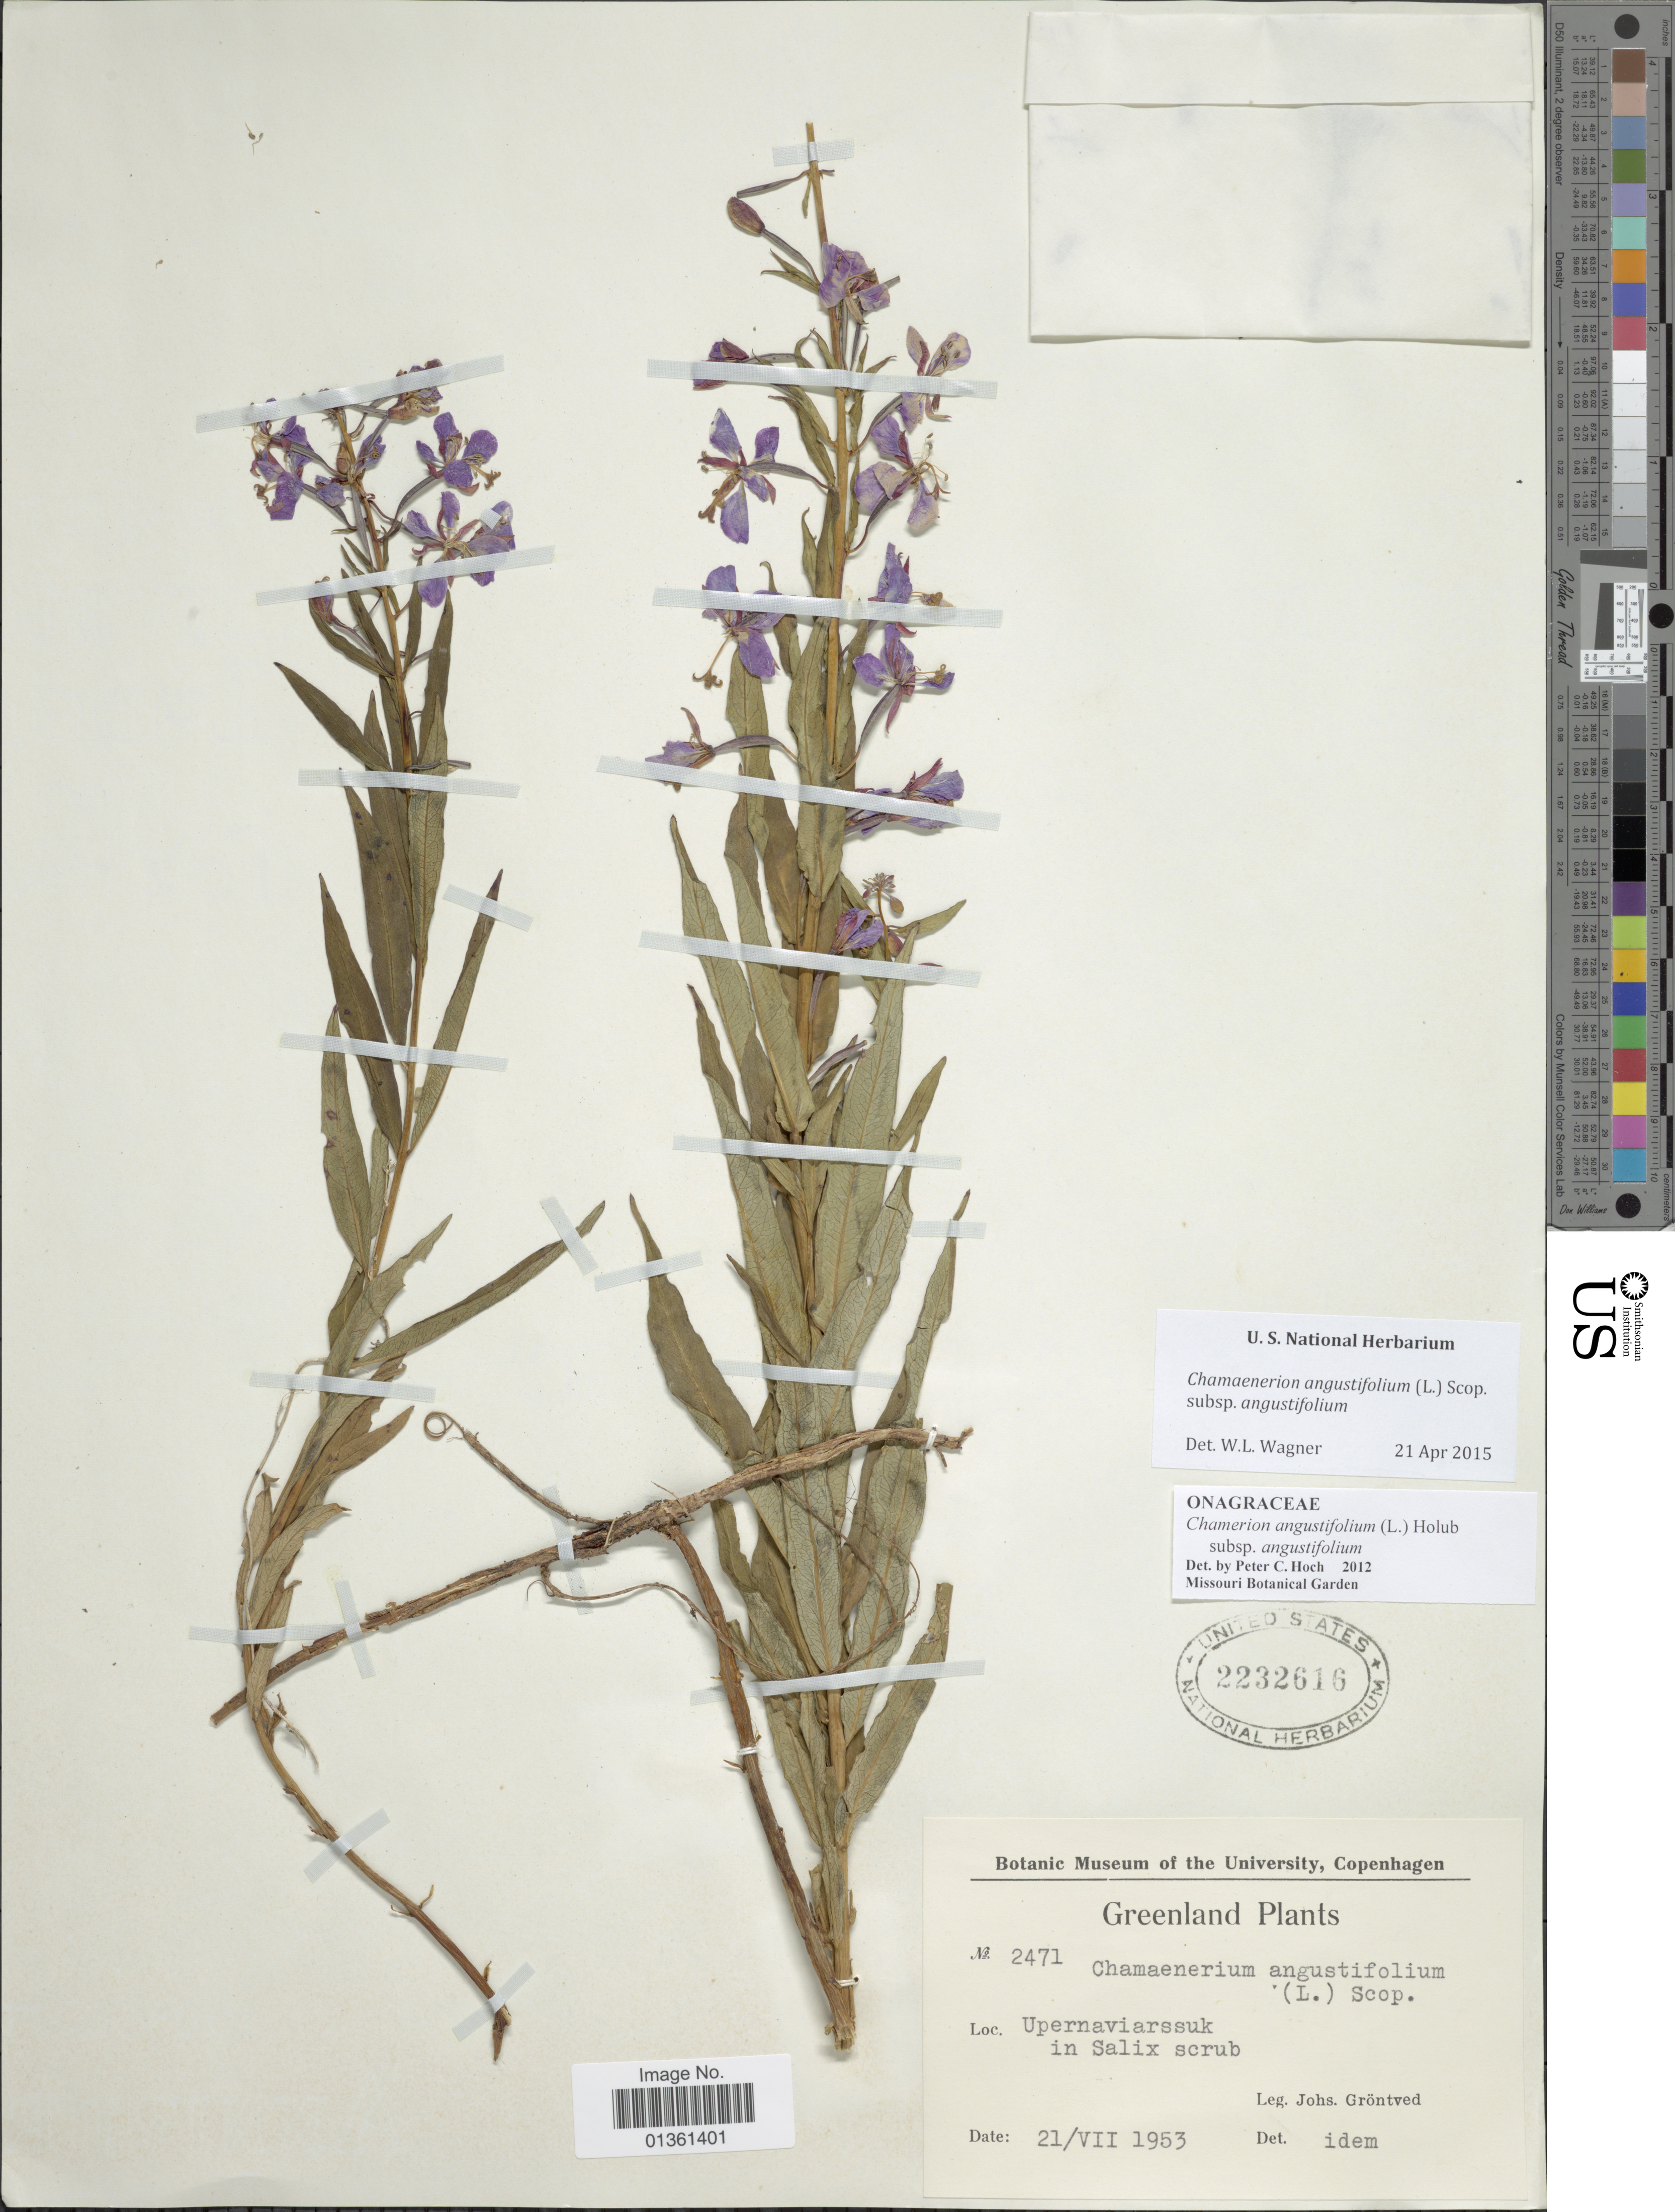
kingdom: Plantae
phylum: Tracheophyta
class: Magnoliopsida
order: Myrtales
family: Onagraceae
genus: Chamaenerion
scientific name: Chamaenerion angustifolium subsp. angustifolium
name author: (L.) Scop.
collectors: J. Grøntved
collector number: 2471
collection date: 1953-07-21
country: Greenland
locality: Upernaviarssuk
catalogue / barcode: US 2232616